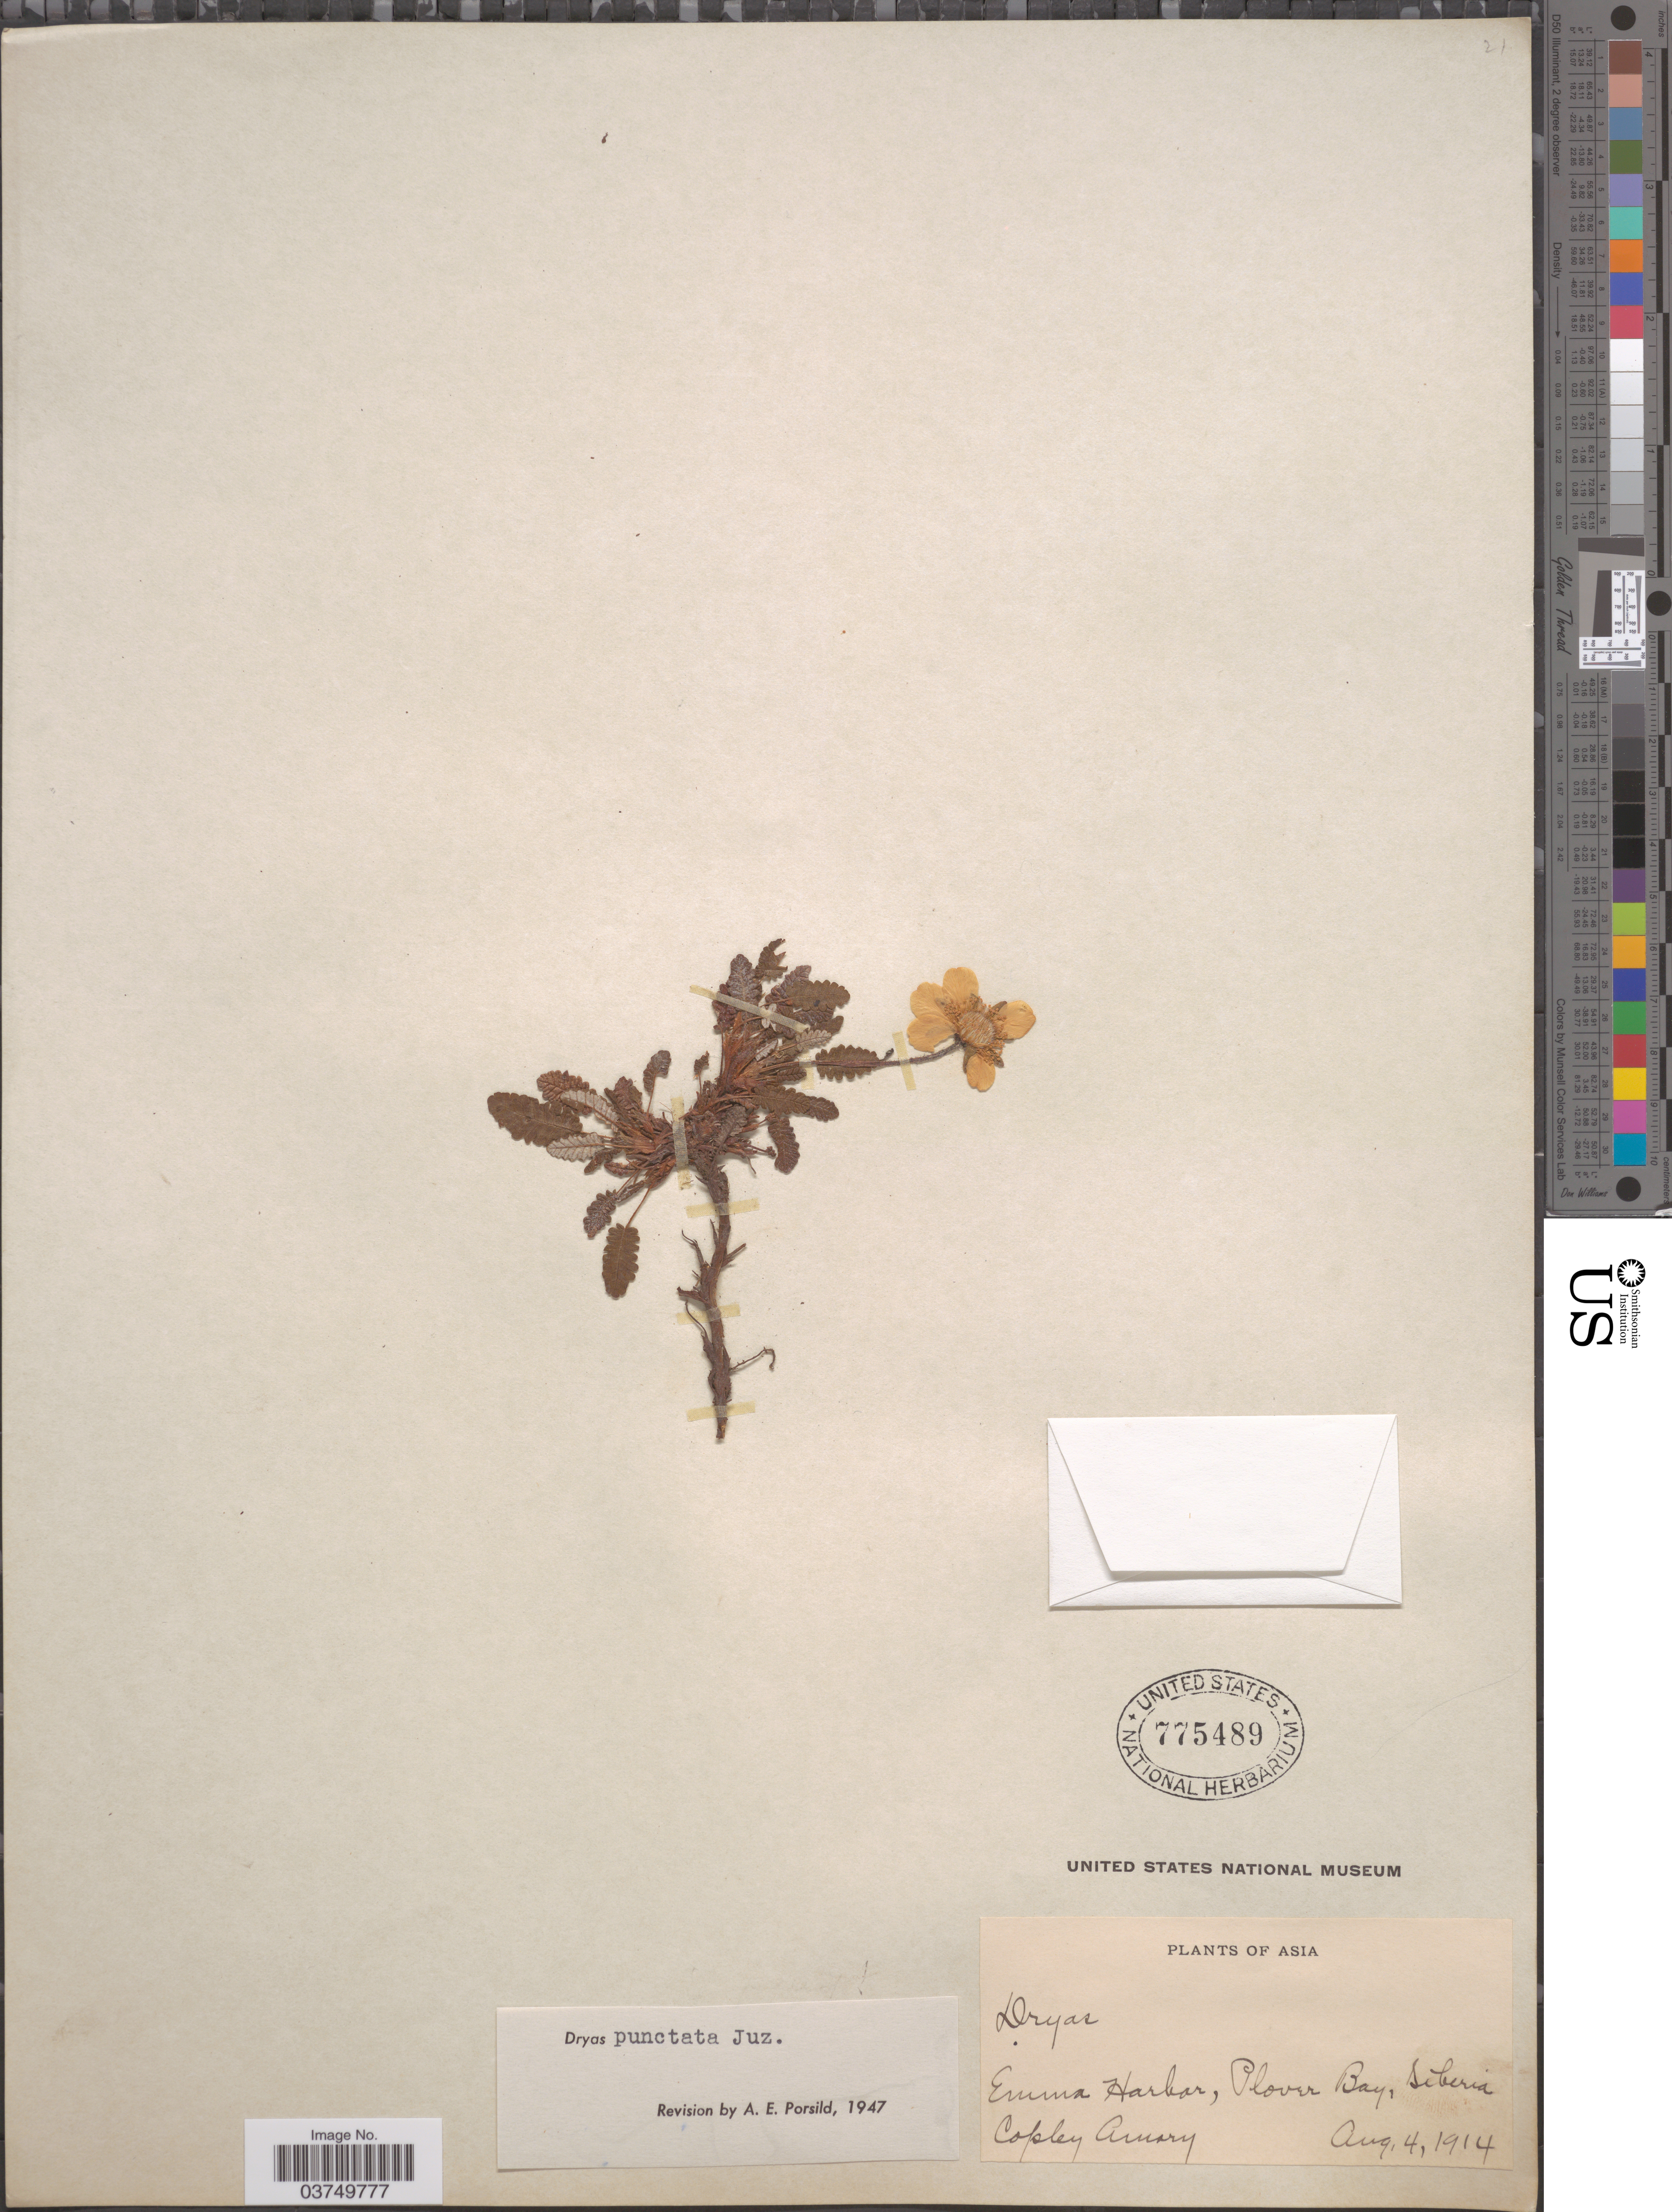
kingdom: Plantae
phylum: Tracheophyta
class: Magnoliopsida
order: Rosales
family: Rosaceae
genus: Dryas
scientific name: Dryas punctata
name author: Juz.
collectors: C. Amary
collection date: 1914-08-04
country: Russian Federation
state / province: Chukotka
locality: Asia. Emma Harbor, Plover Bay, Siberia.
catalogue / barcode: US 775489